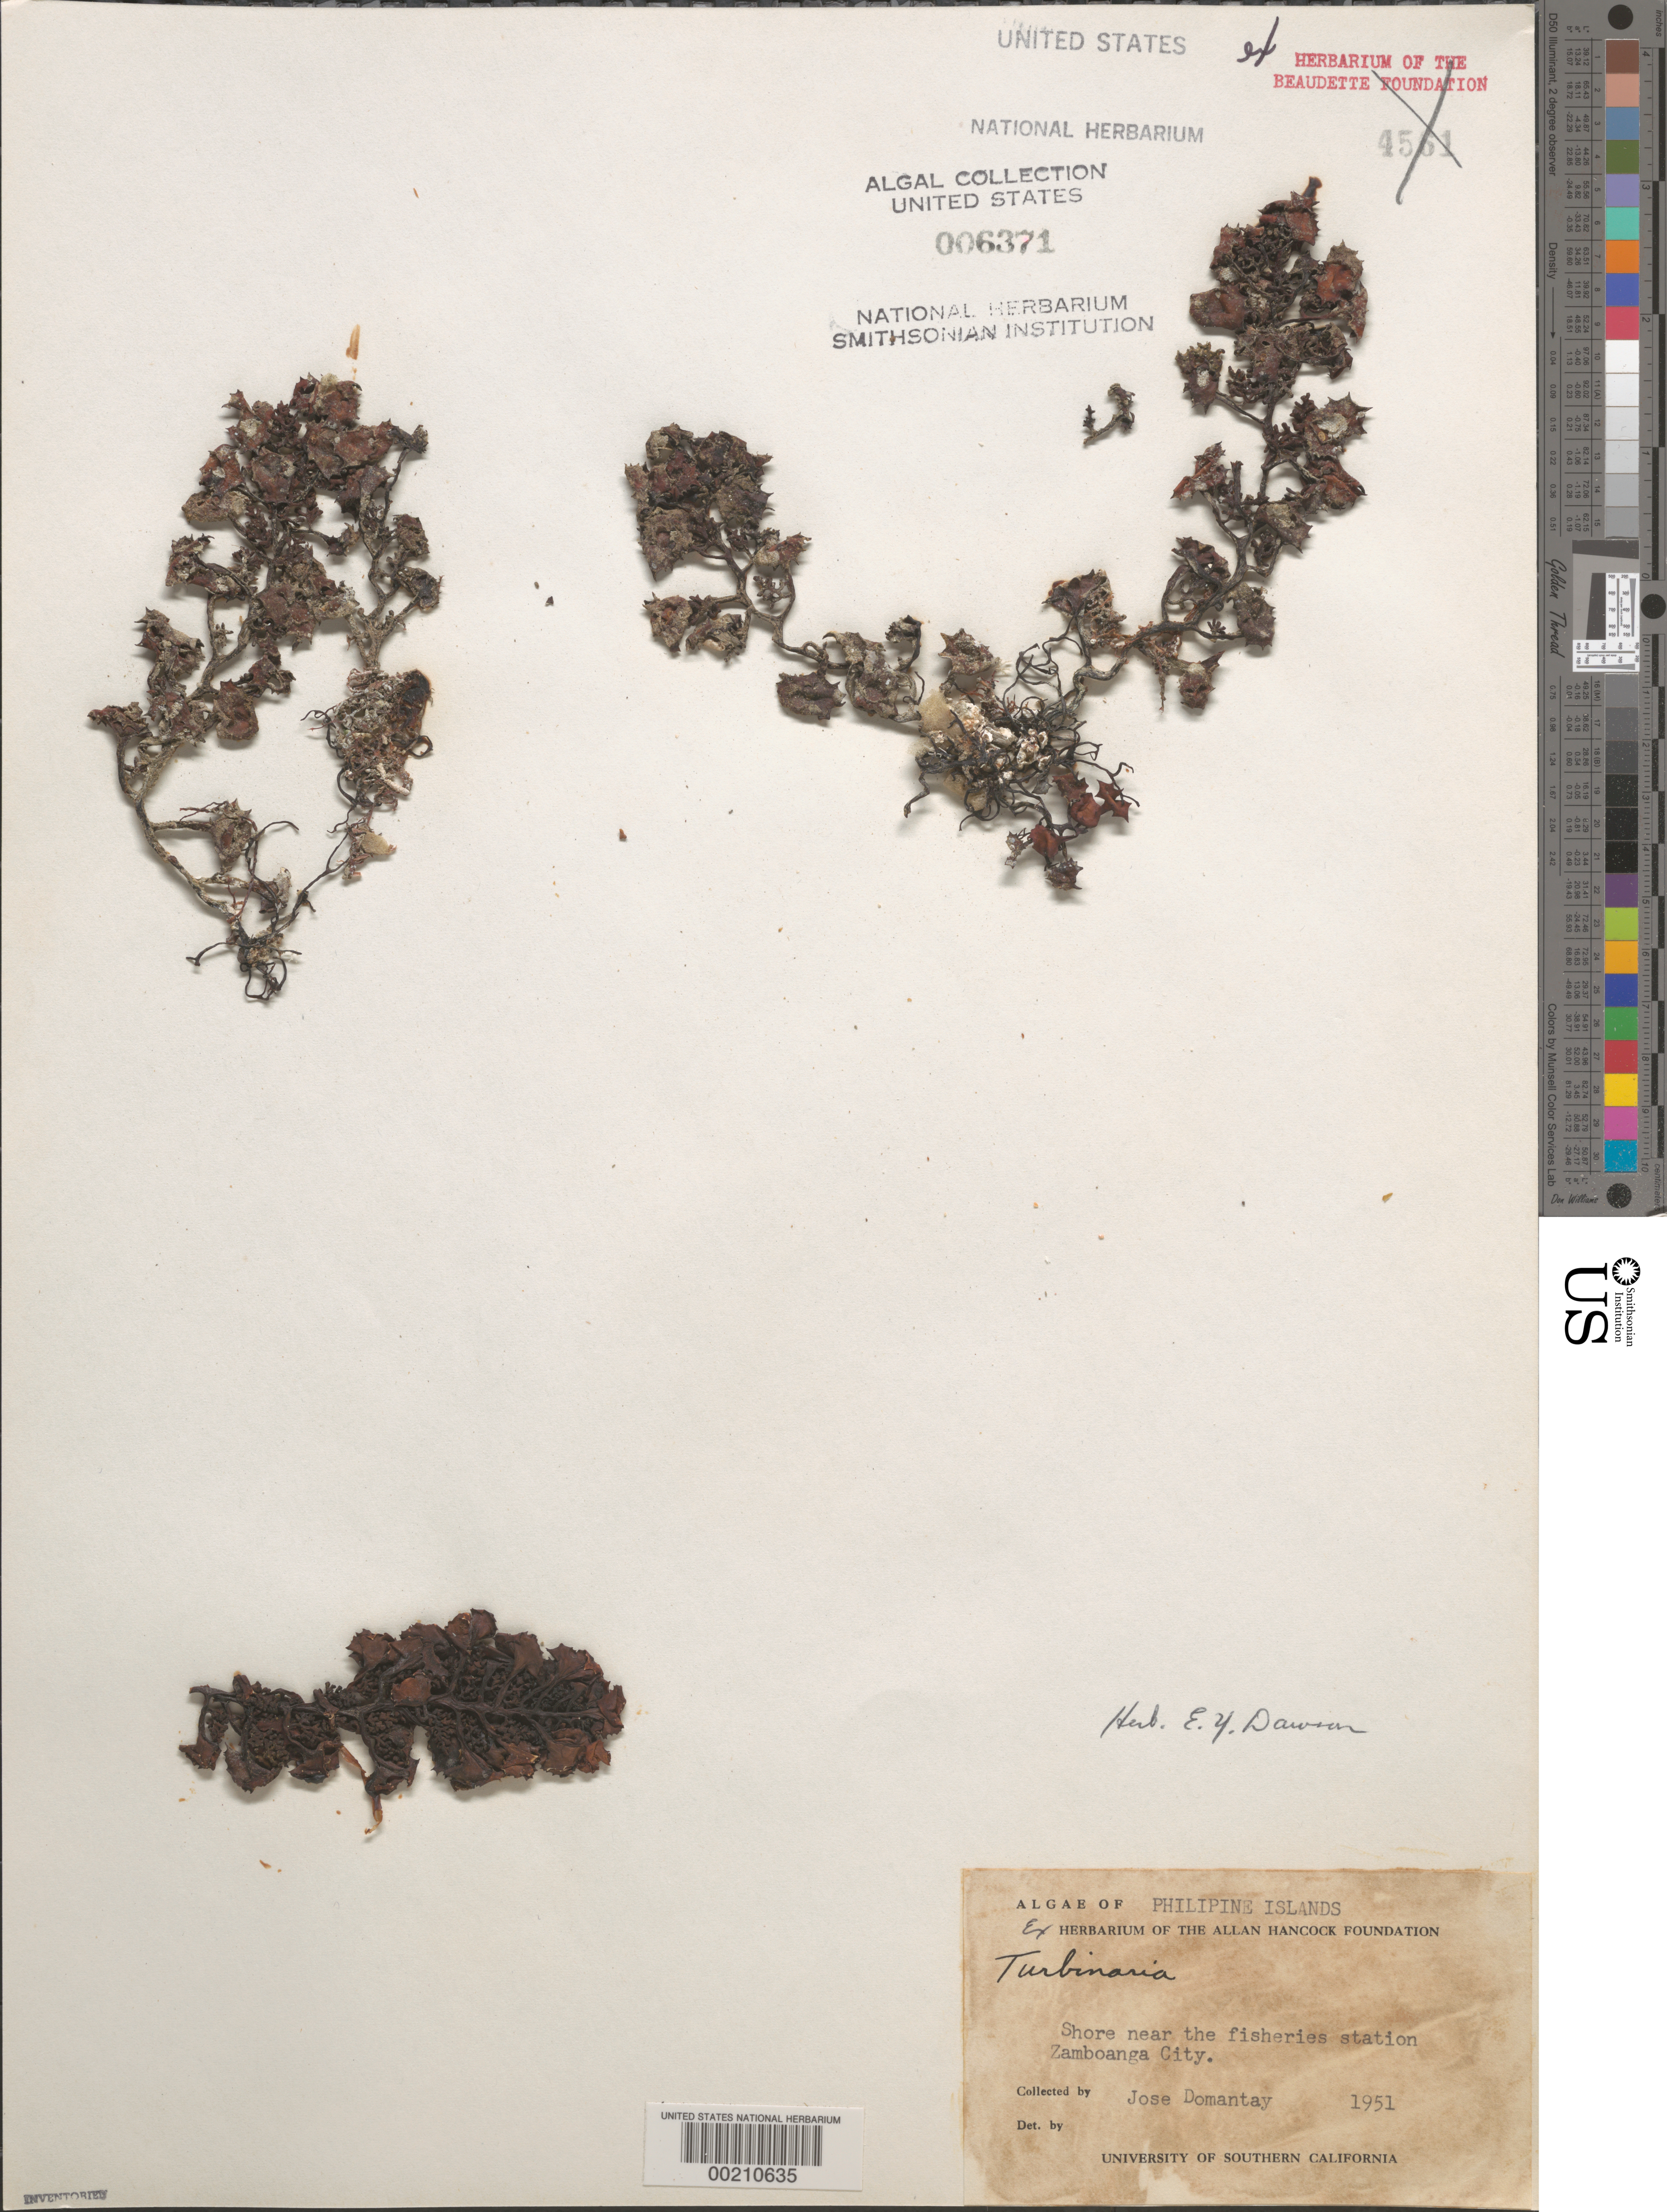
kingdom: Chromista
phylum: Ochrophyta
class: Phaeophyceae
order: Fucales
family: Sargassaceae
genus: Turbinaria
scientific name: Turbinaria sp.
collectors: J. Domantay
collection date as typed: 1951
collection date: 1951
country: Philippines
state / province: Zamboanga Peninsula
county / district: Zamboanga del Sur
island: Mindanao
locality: City of Zamboanga near fisheries station,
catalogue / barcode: US 6371